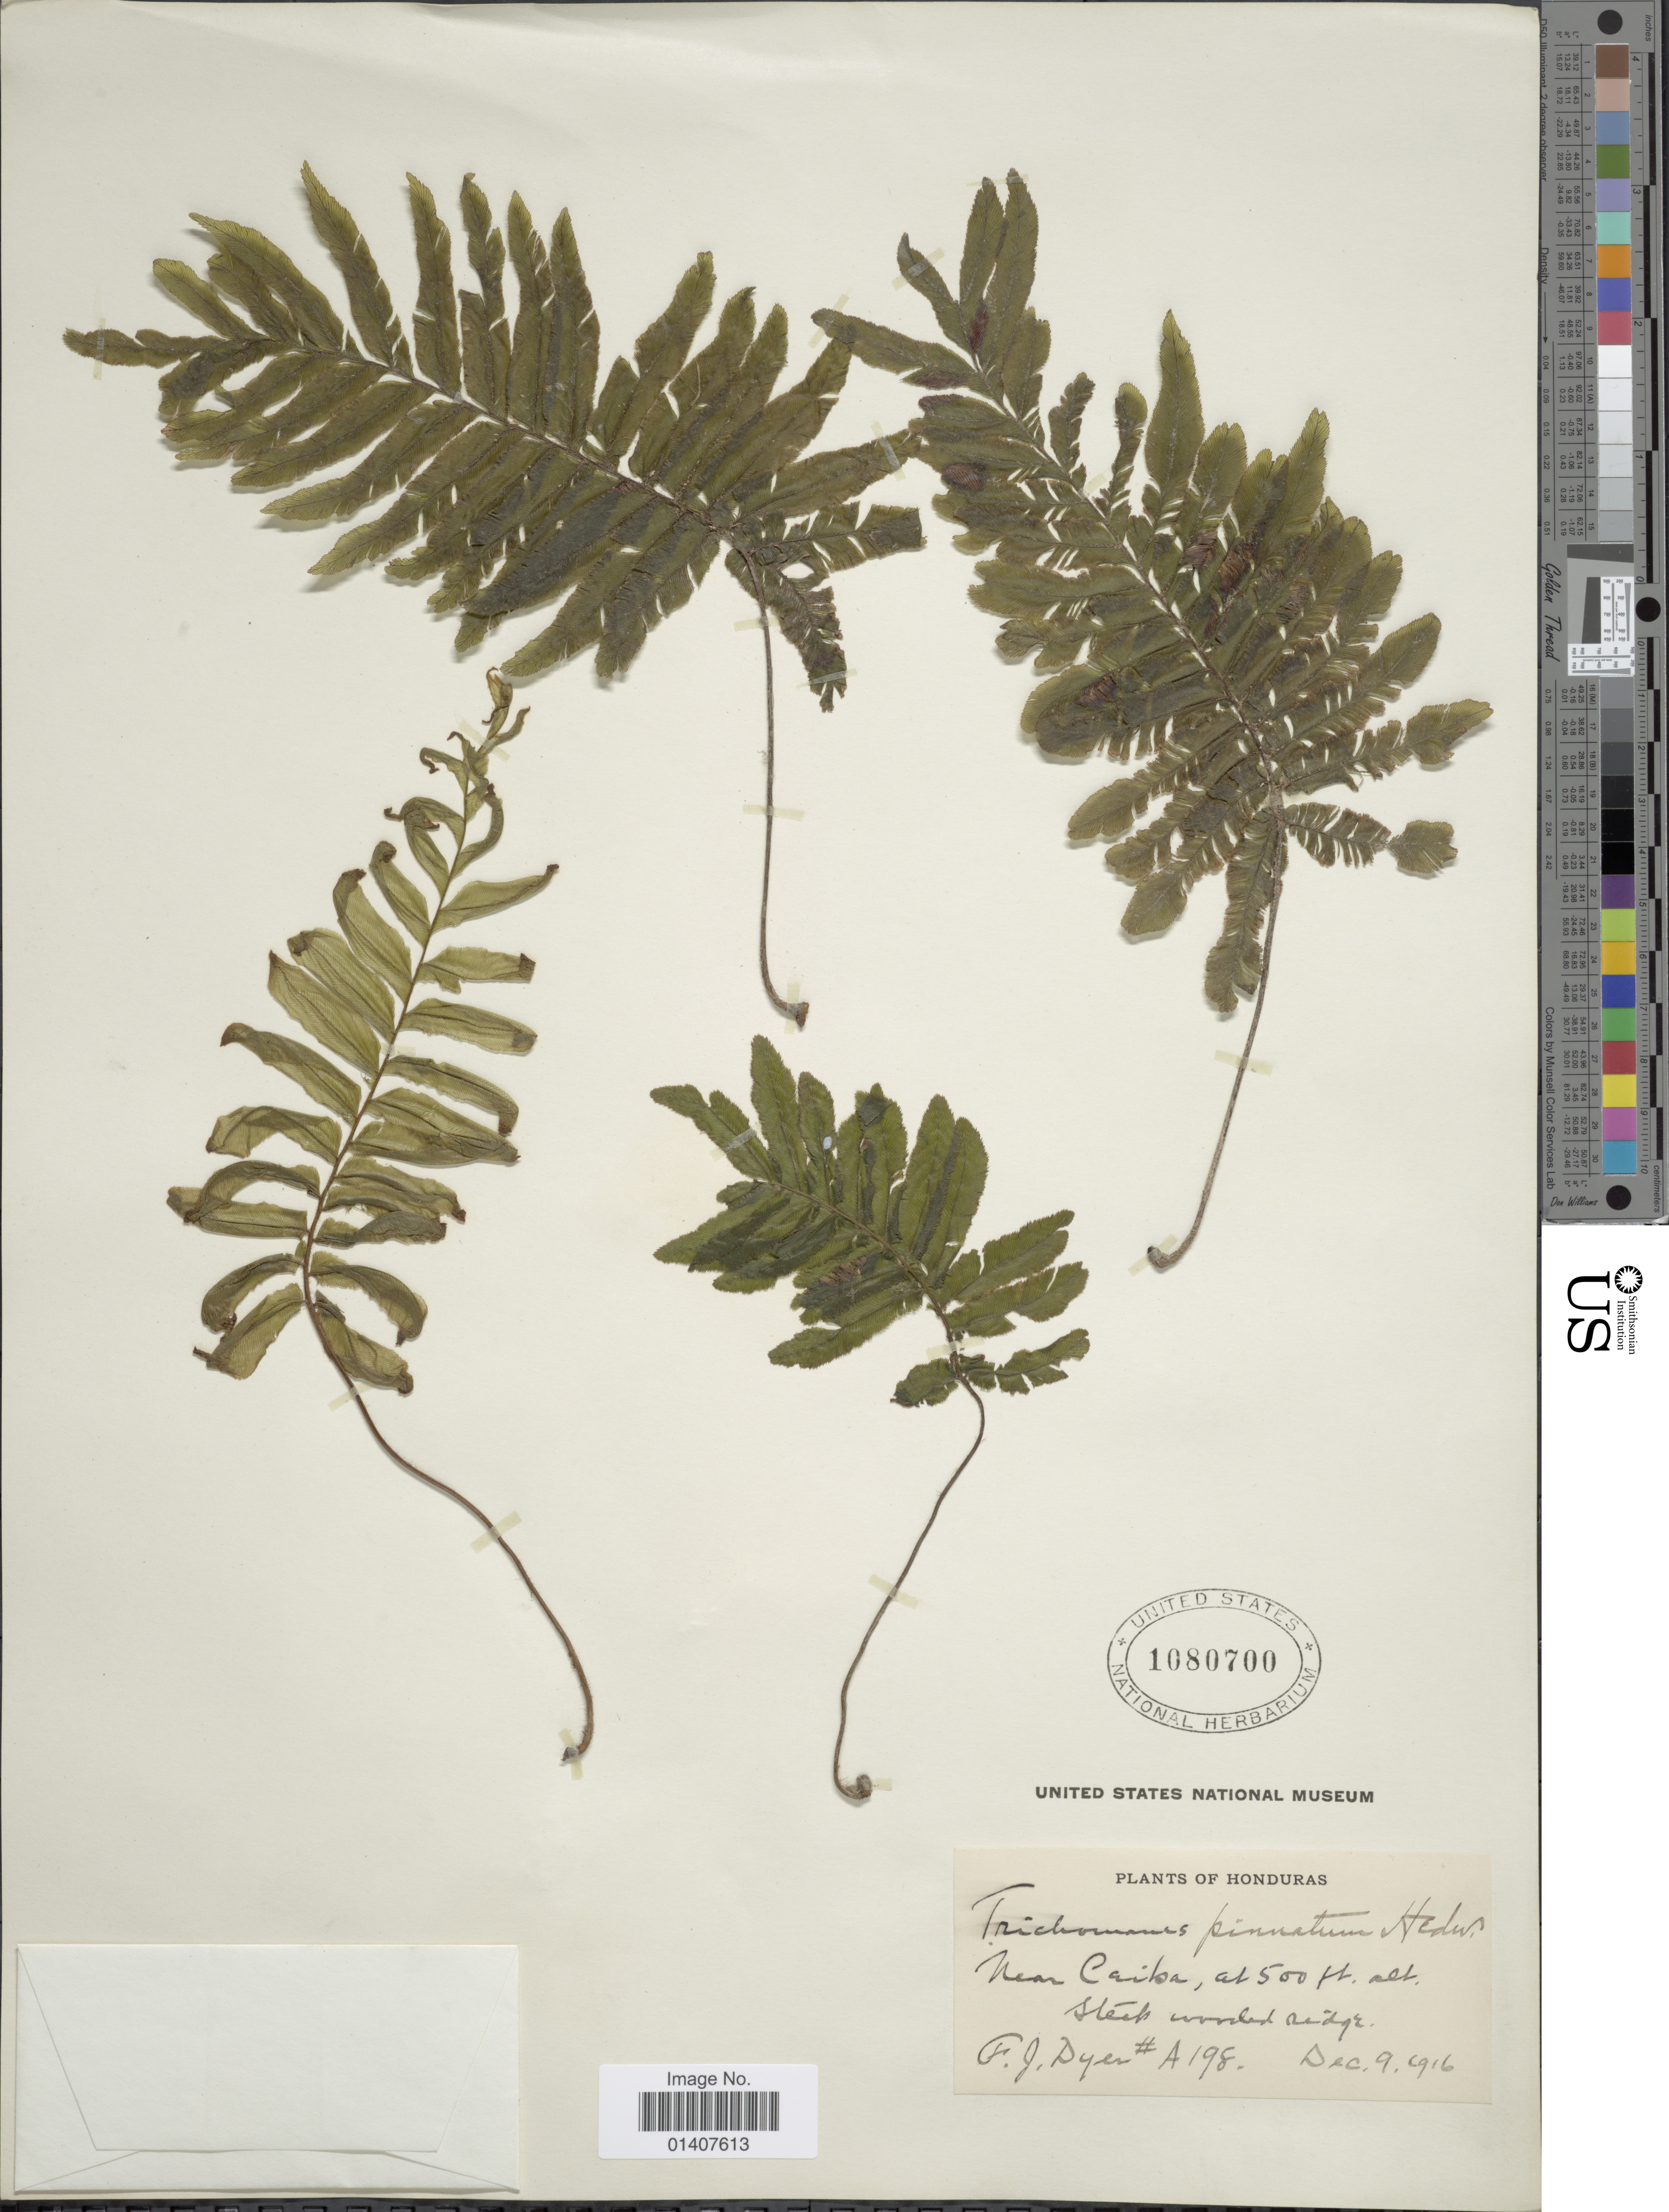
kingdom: Plantae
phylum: Tracheophyta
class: Polypodiopsida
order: Hymenophyllales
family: Hymenophyllaceae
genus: Trichomanes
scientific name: Trichomanes pinnatum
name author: Hedw.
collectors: F. J. Dyer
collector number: A198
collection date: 1916-12-09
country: Honduras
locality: Near Caiba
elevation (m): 152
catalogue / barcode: US 1080700